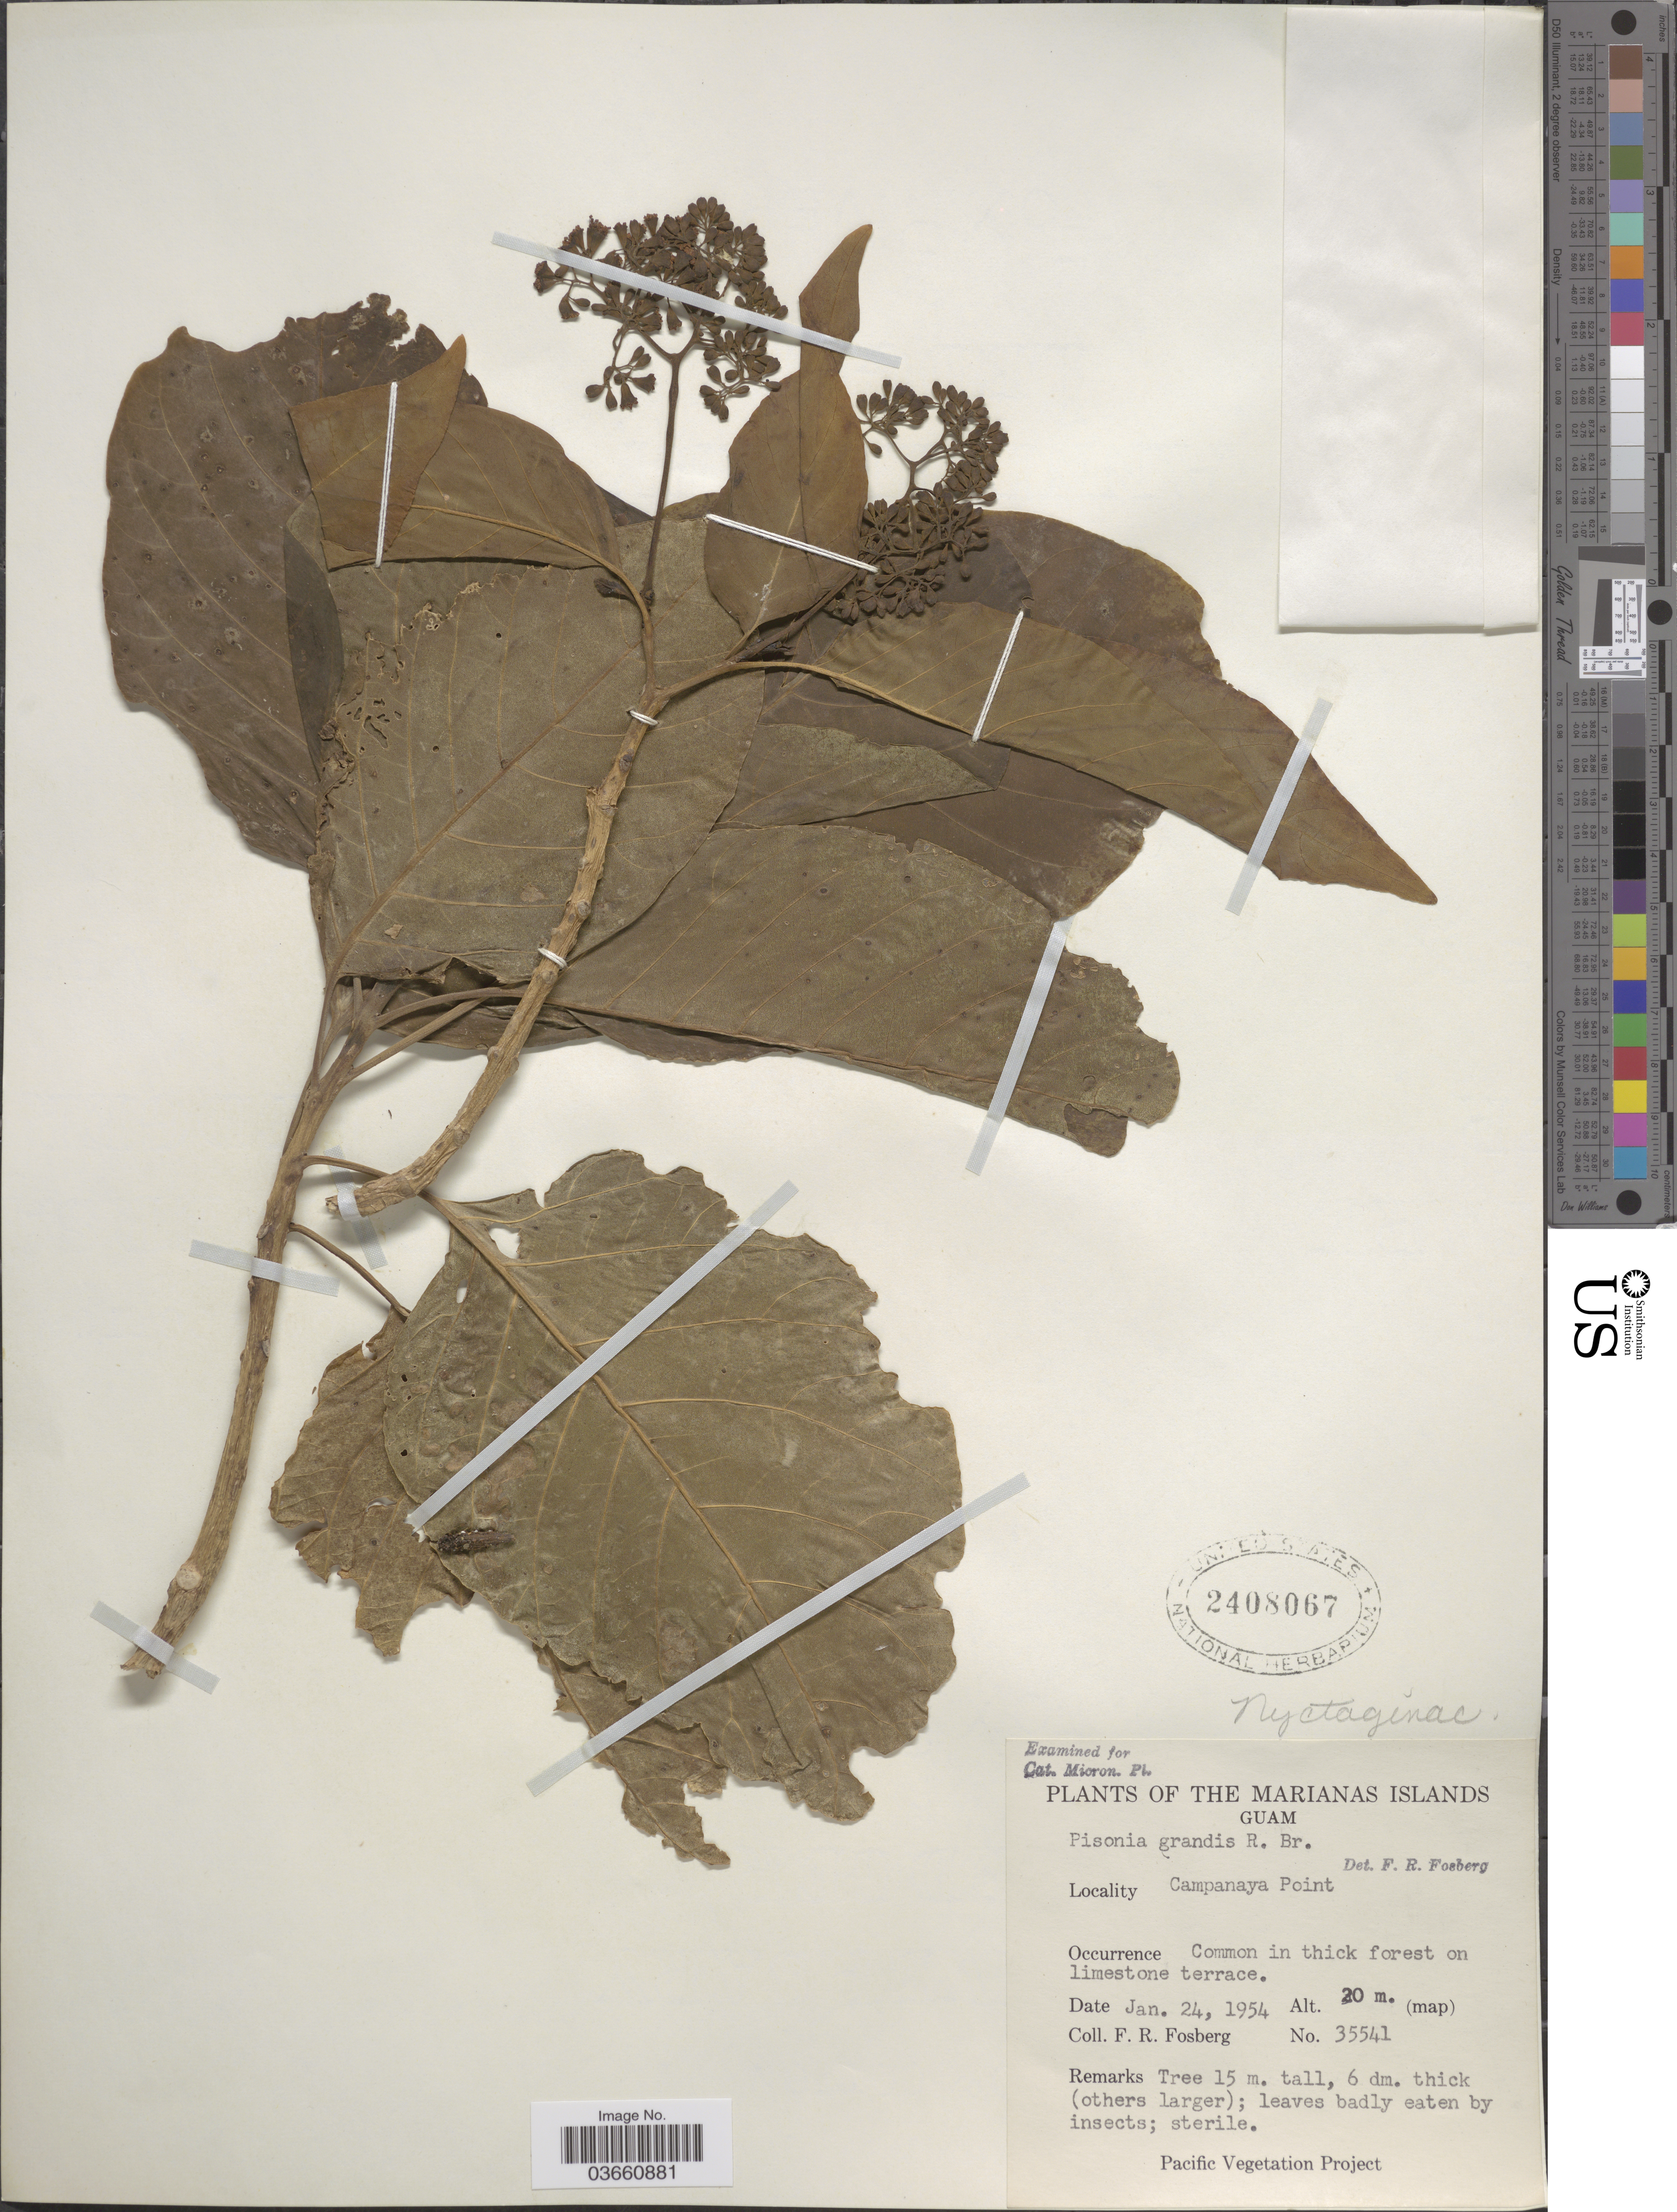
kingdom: Plantae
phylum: Tracheophyta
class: Magnoliopsida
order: Caryophyllales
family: Nyctaginaceae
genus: Pisonia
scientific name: Pisonia grandis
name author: R. Br.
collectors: F. R. Fosberg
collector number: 35541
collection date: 1954-01-24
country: Guam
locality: Marianas Islands. Campanaya Point.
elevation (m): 20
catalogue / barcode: US 2408067